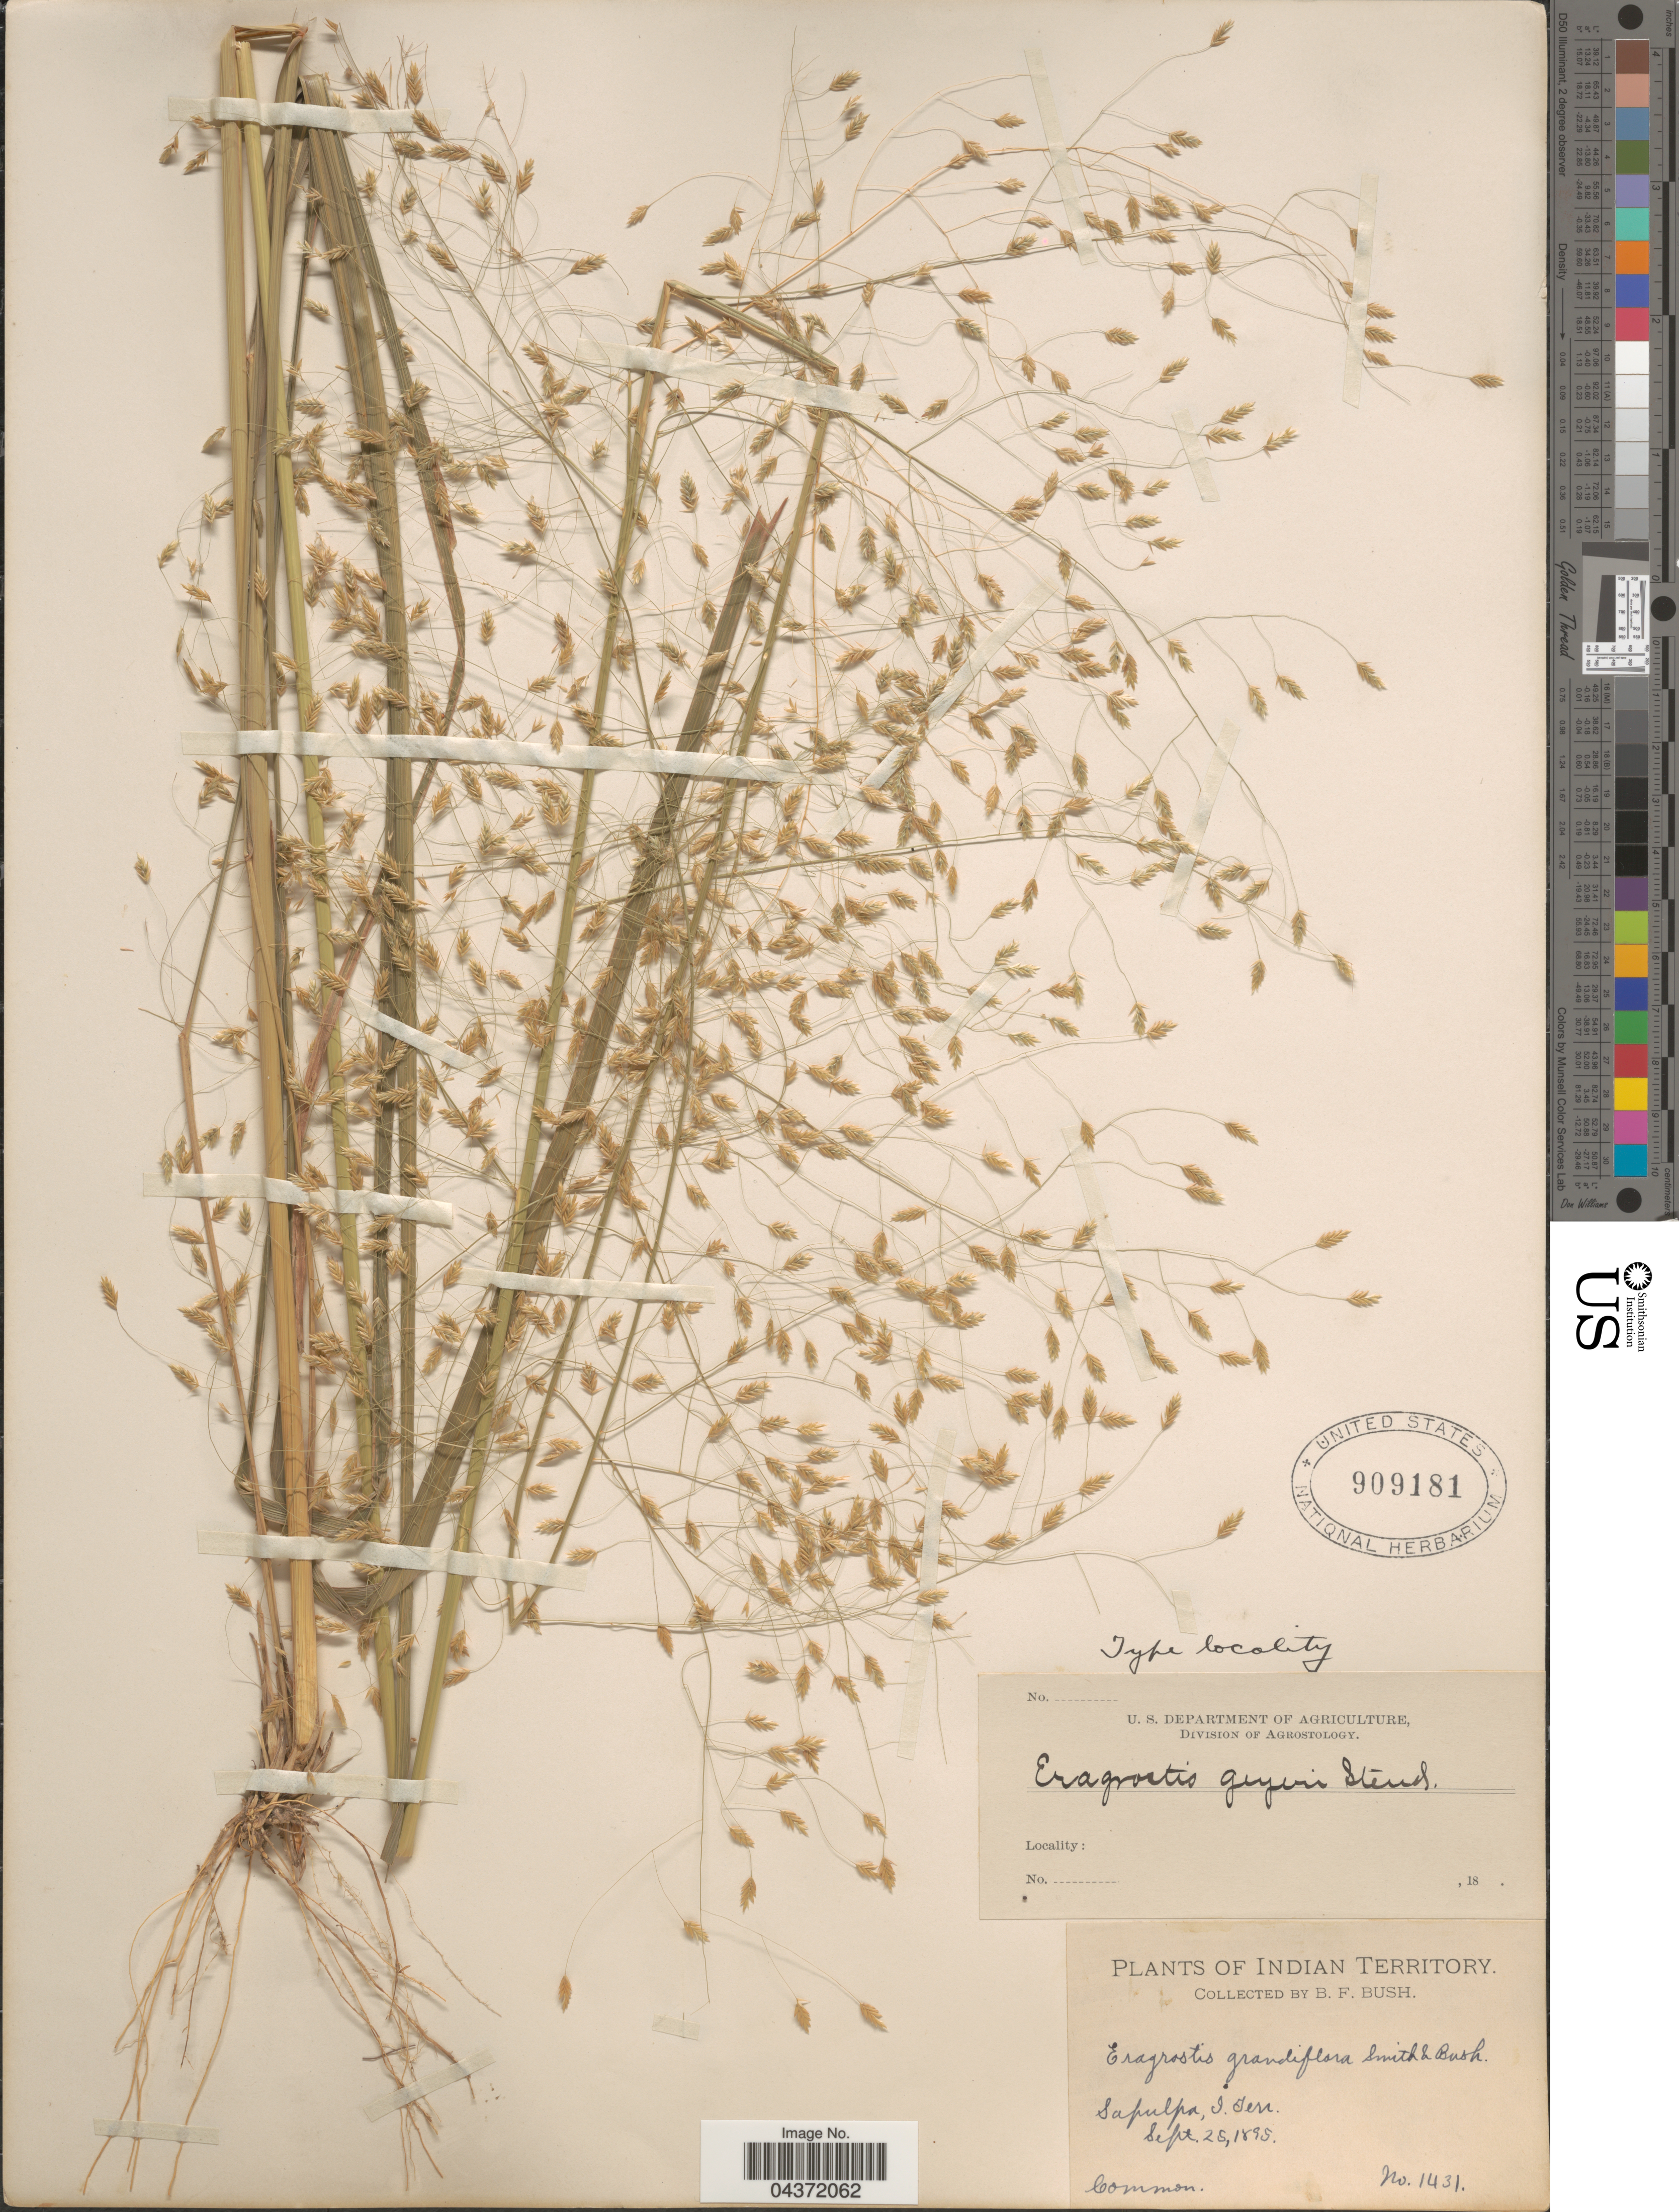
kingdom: Plantae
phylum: Tracheophyta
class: Liliopsida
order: Poales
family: Poaceae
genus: Eragrostis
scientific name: Eragrostis trichodes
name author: (Nutt.) Alph. Wood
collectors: B. F. Bush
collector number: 1431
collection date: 1895-09-25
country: United States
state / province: Oklahoma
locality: Indian Territory. Sapulpa.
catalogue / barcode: US 909181